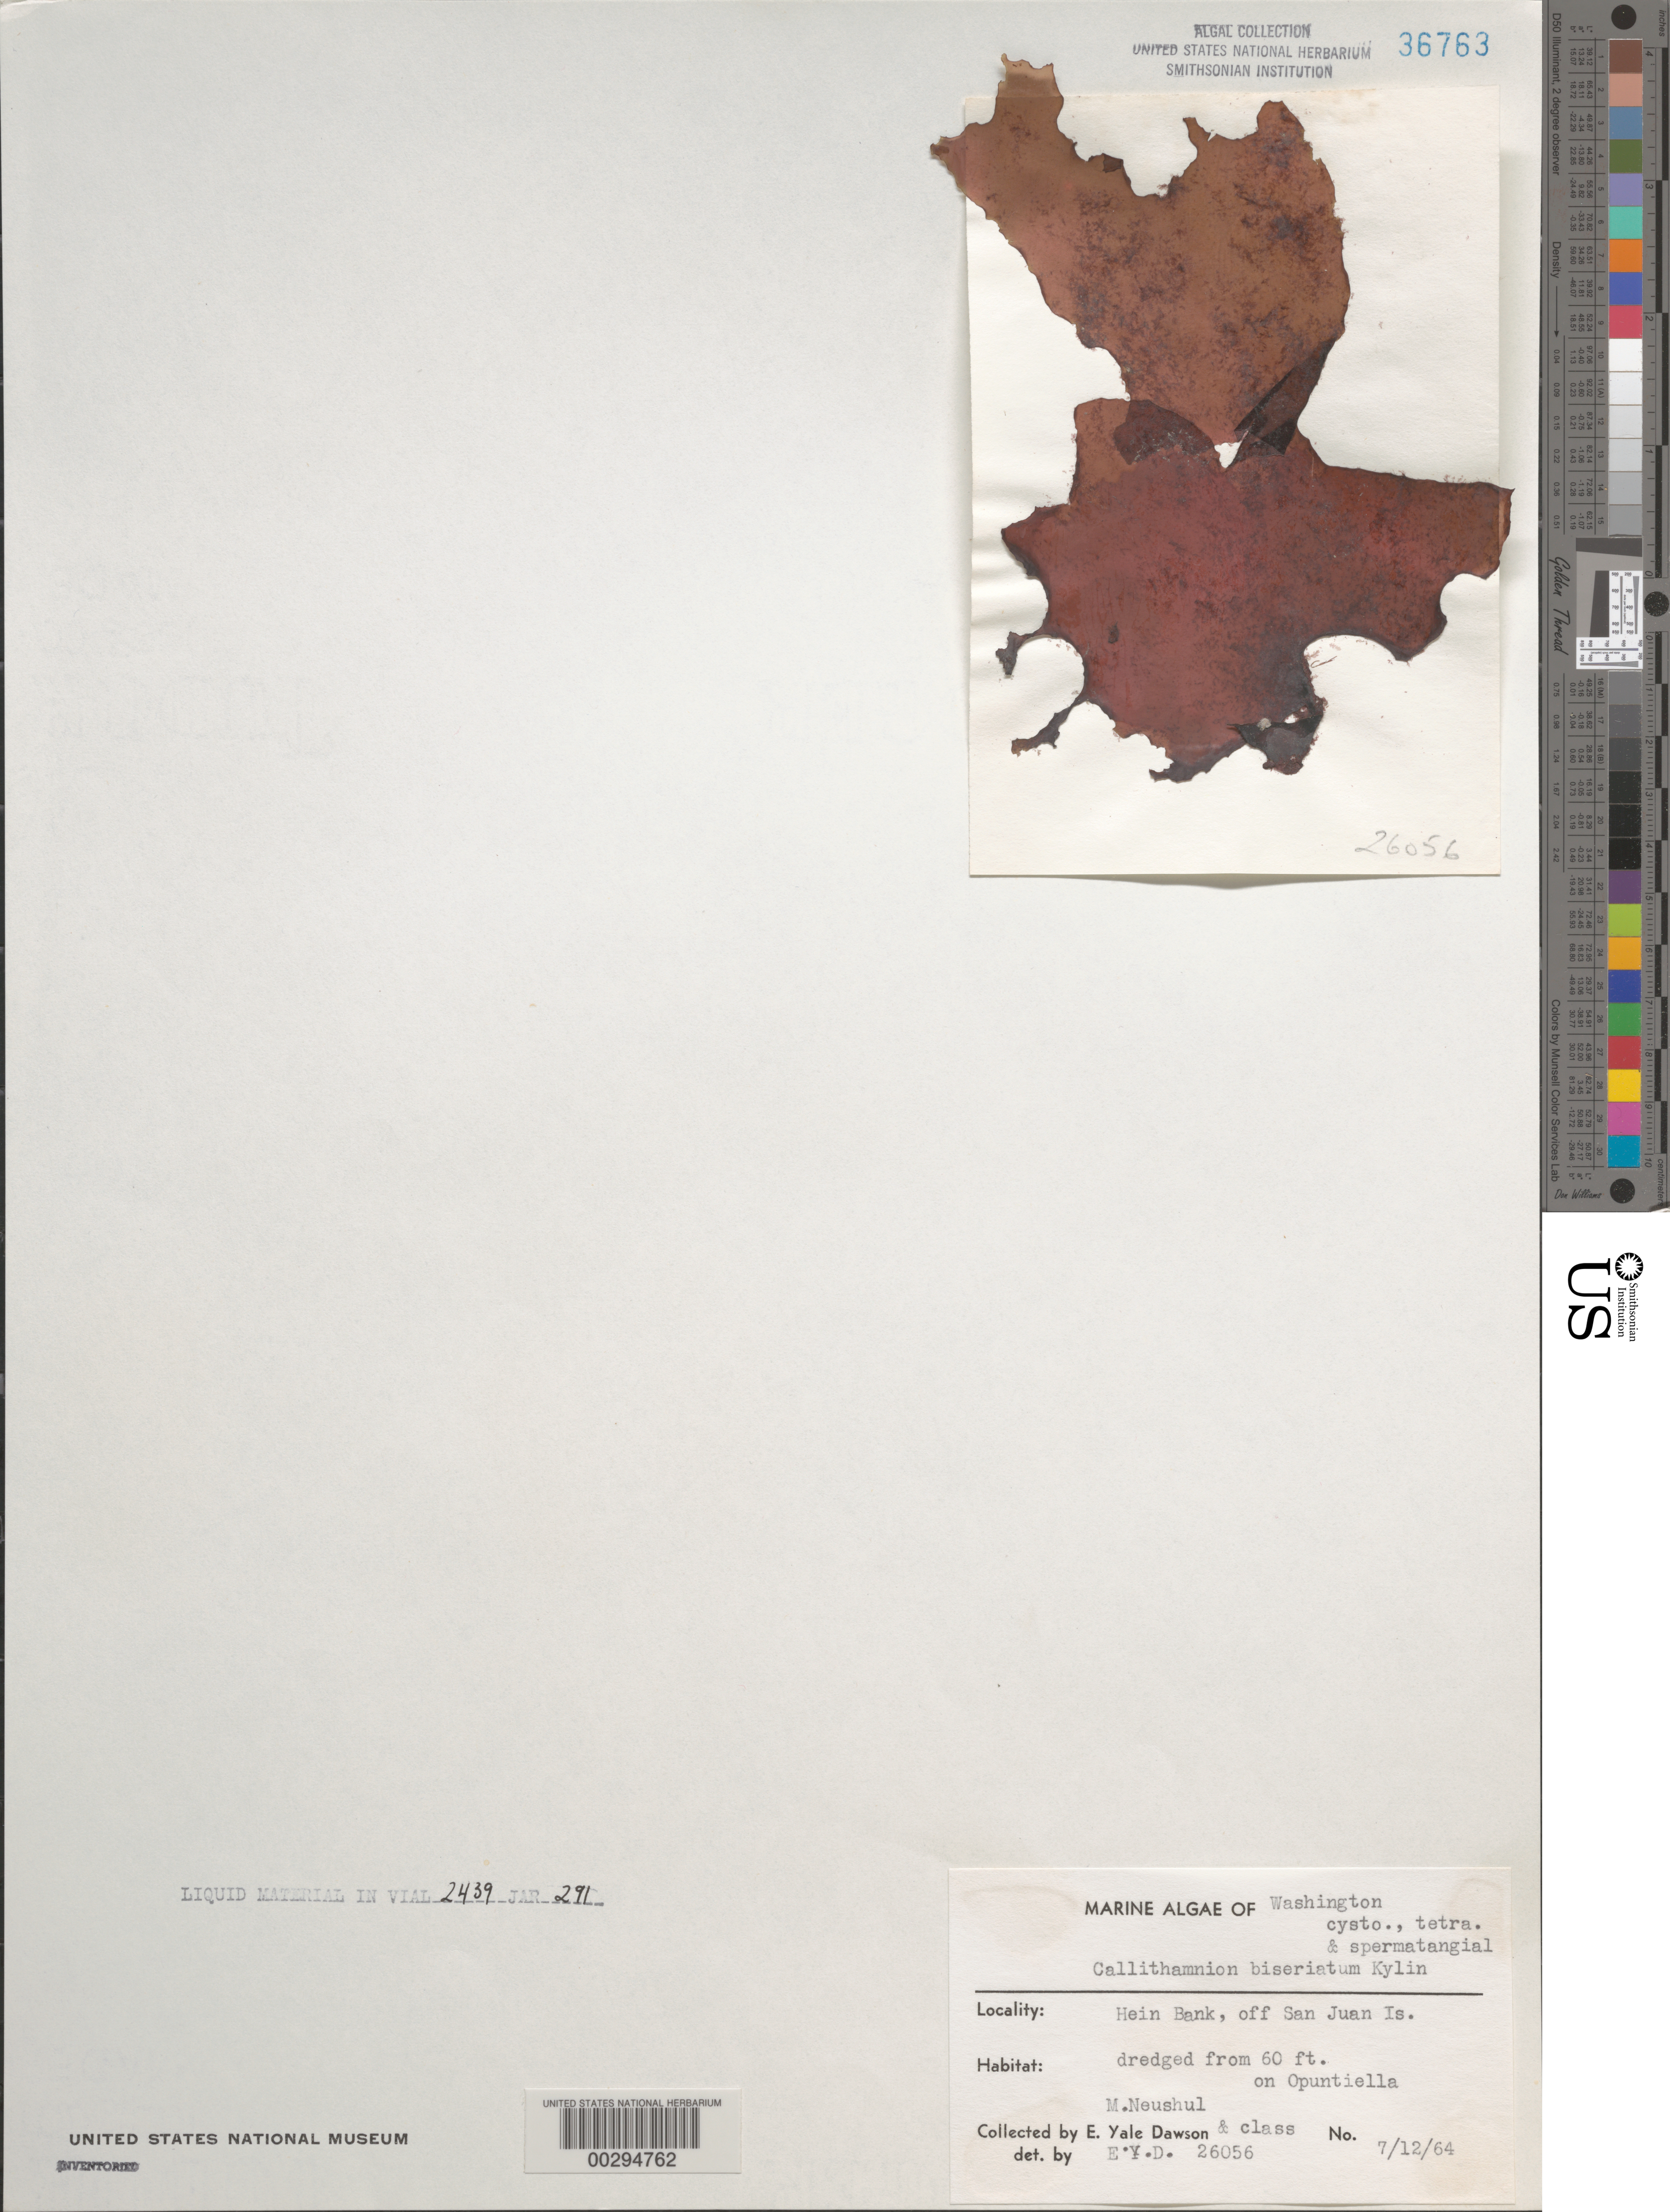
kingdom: Plantae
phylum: Rhodophyta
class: Florideophyceae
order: Ceramiales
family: Callithamniaceae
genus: Callithamnion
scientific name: Callithamnion biseriatum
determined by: Dawson, E. Y.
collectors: M. Neushul, E. Y. Dawson & Students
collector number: EYD 26056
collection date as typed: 12 Jul 1963 or 12 Jul 1964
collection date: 1963-07-12 or 1964-07-12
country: United States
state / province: Washington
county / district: San Juan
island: San Juan Island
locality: Hein Bank, off San Juan Island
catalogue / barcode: US 36763